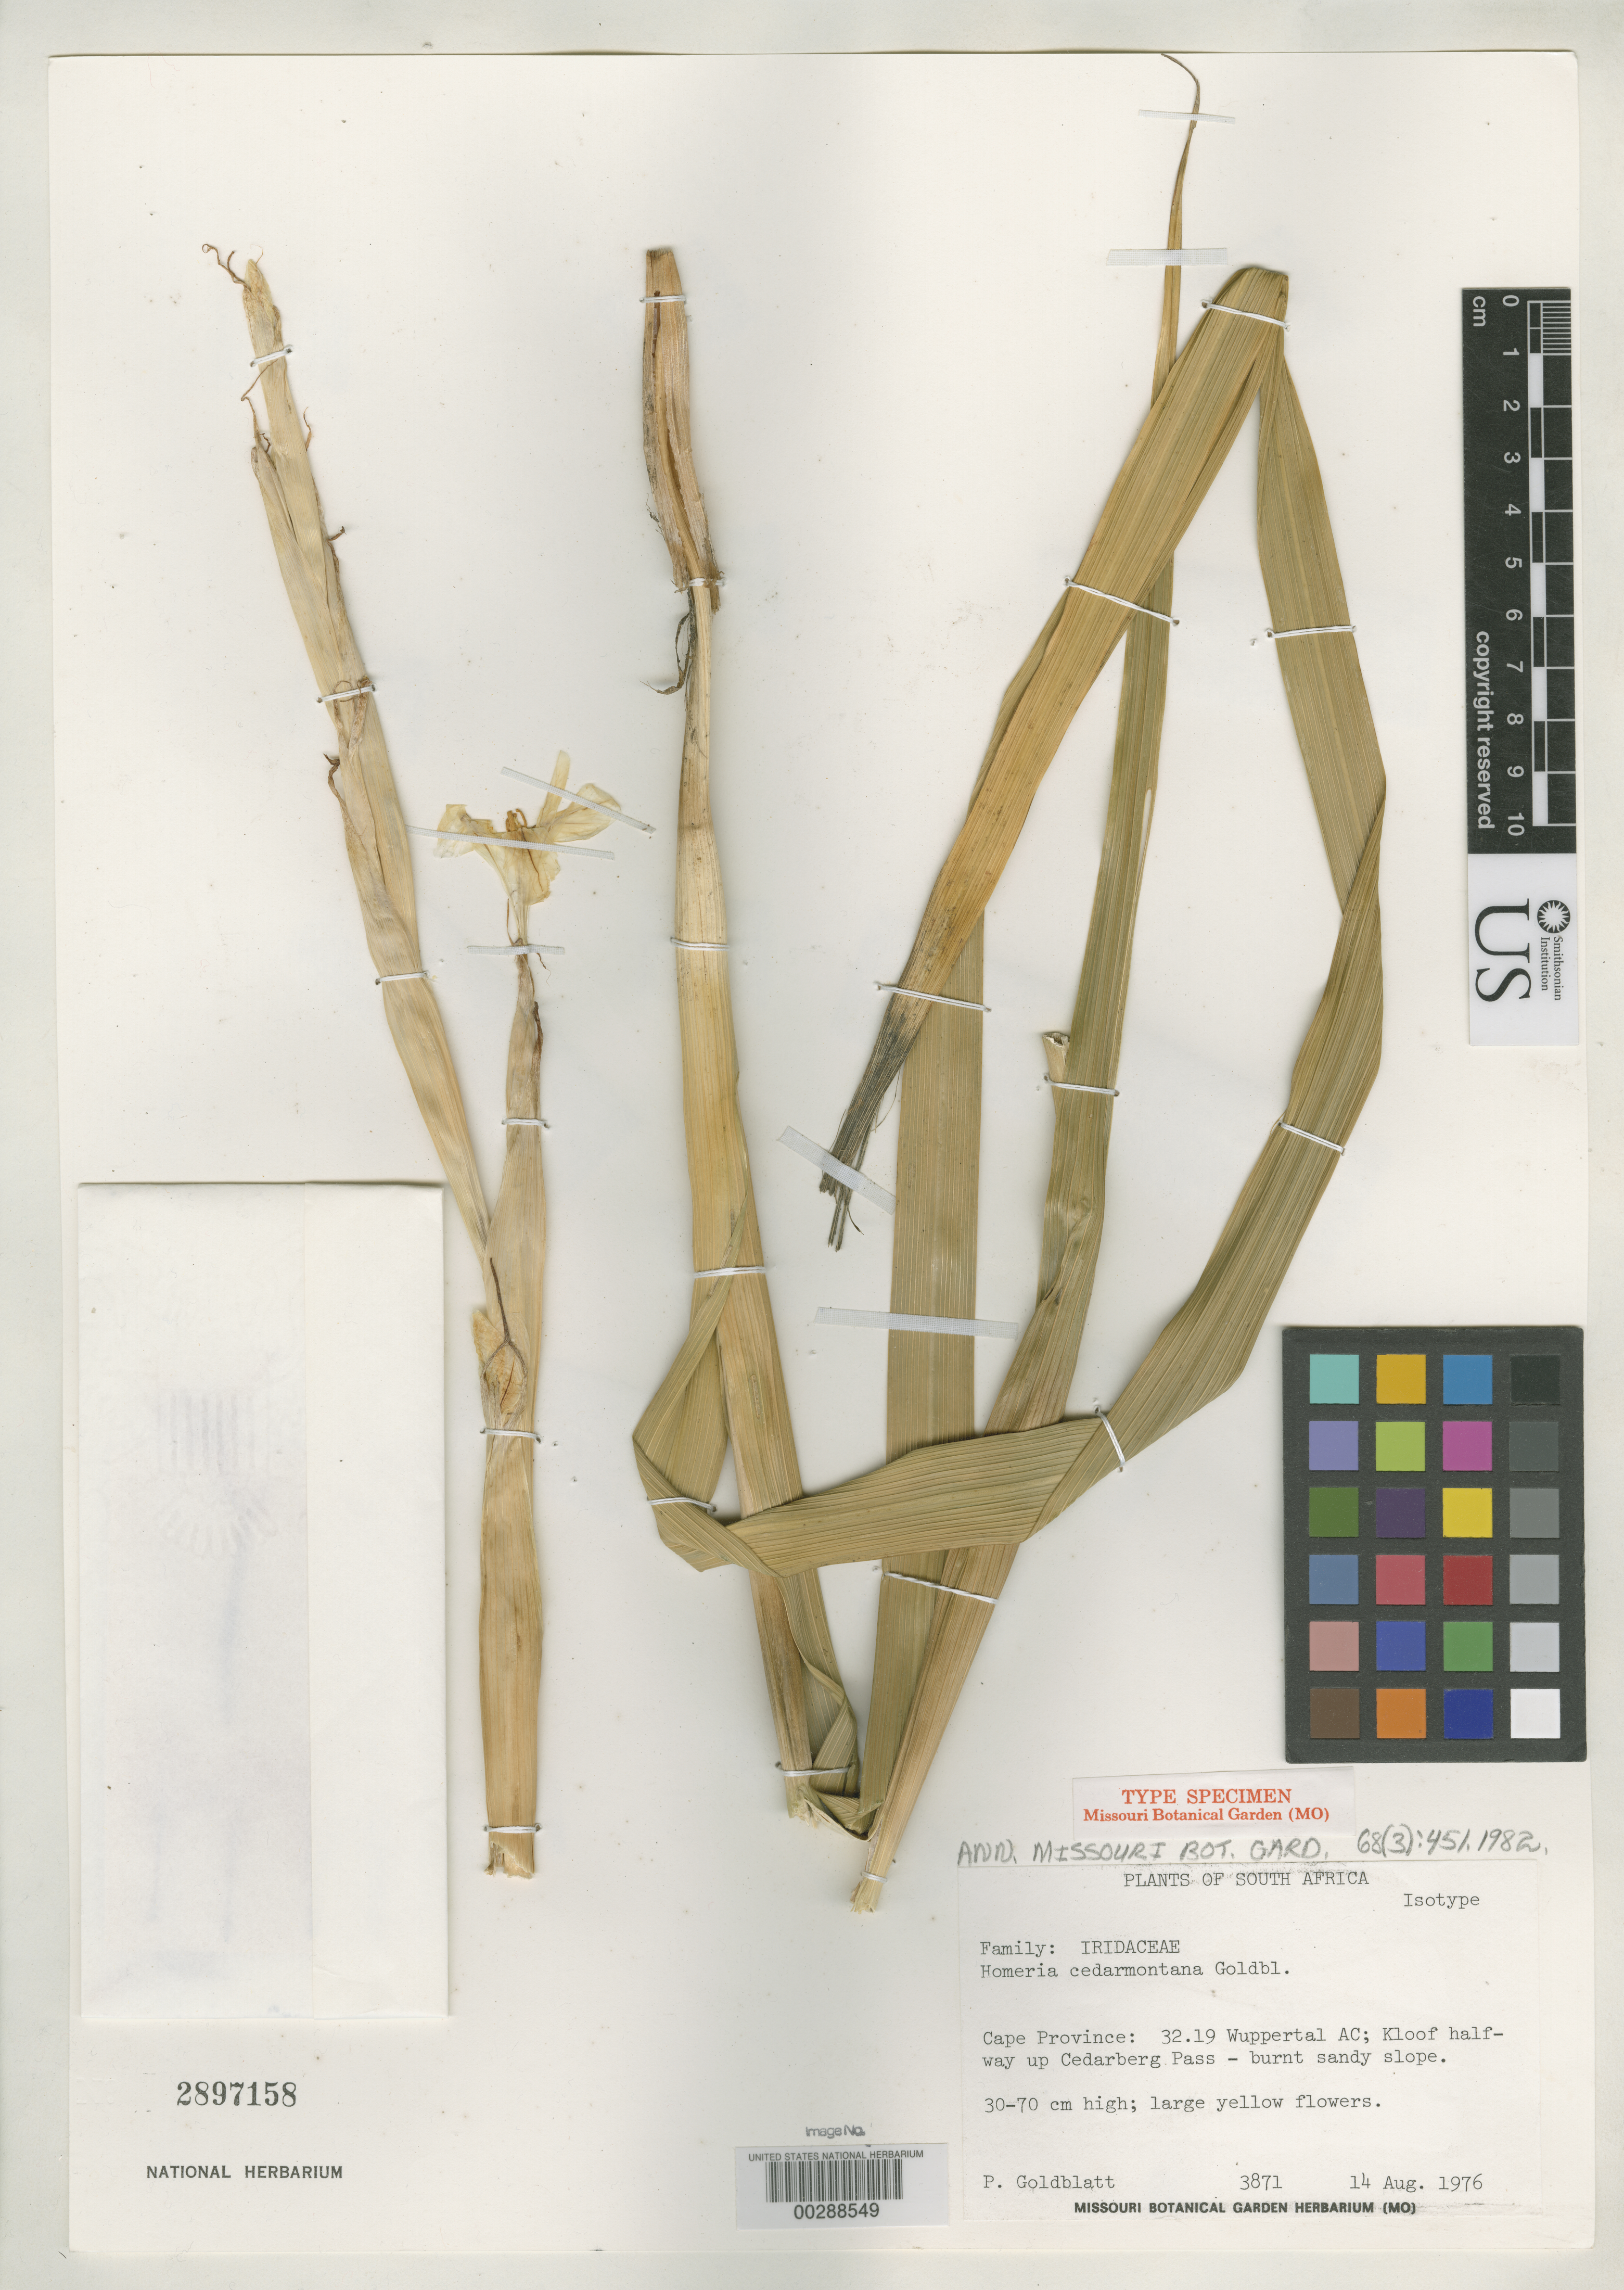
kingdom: Plantae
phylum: Tracheophyta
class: Liliopsida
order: Asparagales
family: Iridaceae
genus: Homeria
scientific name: Homeria cedarmontana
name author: Goldblatt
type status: Isotype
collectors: P. Goldblatt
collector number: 3871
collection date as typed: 14 Aug 1976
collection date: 1976-08-14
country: South Africa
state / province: Western Cape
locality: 32.19 Wuppertal AC, Kloof, halfway up Cedarberg pass, burnt sandy slope.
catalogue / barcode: US 2897158